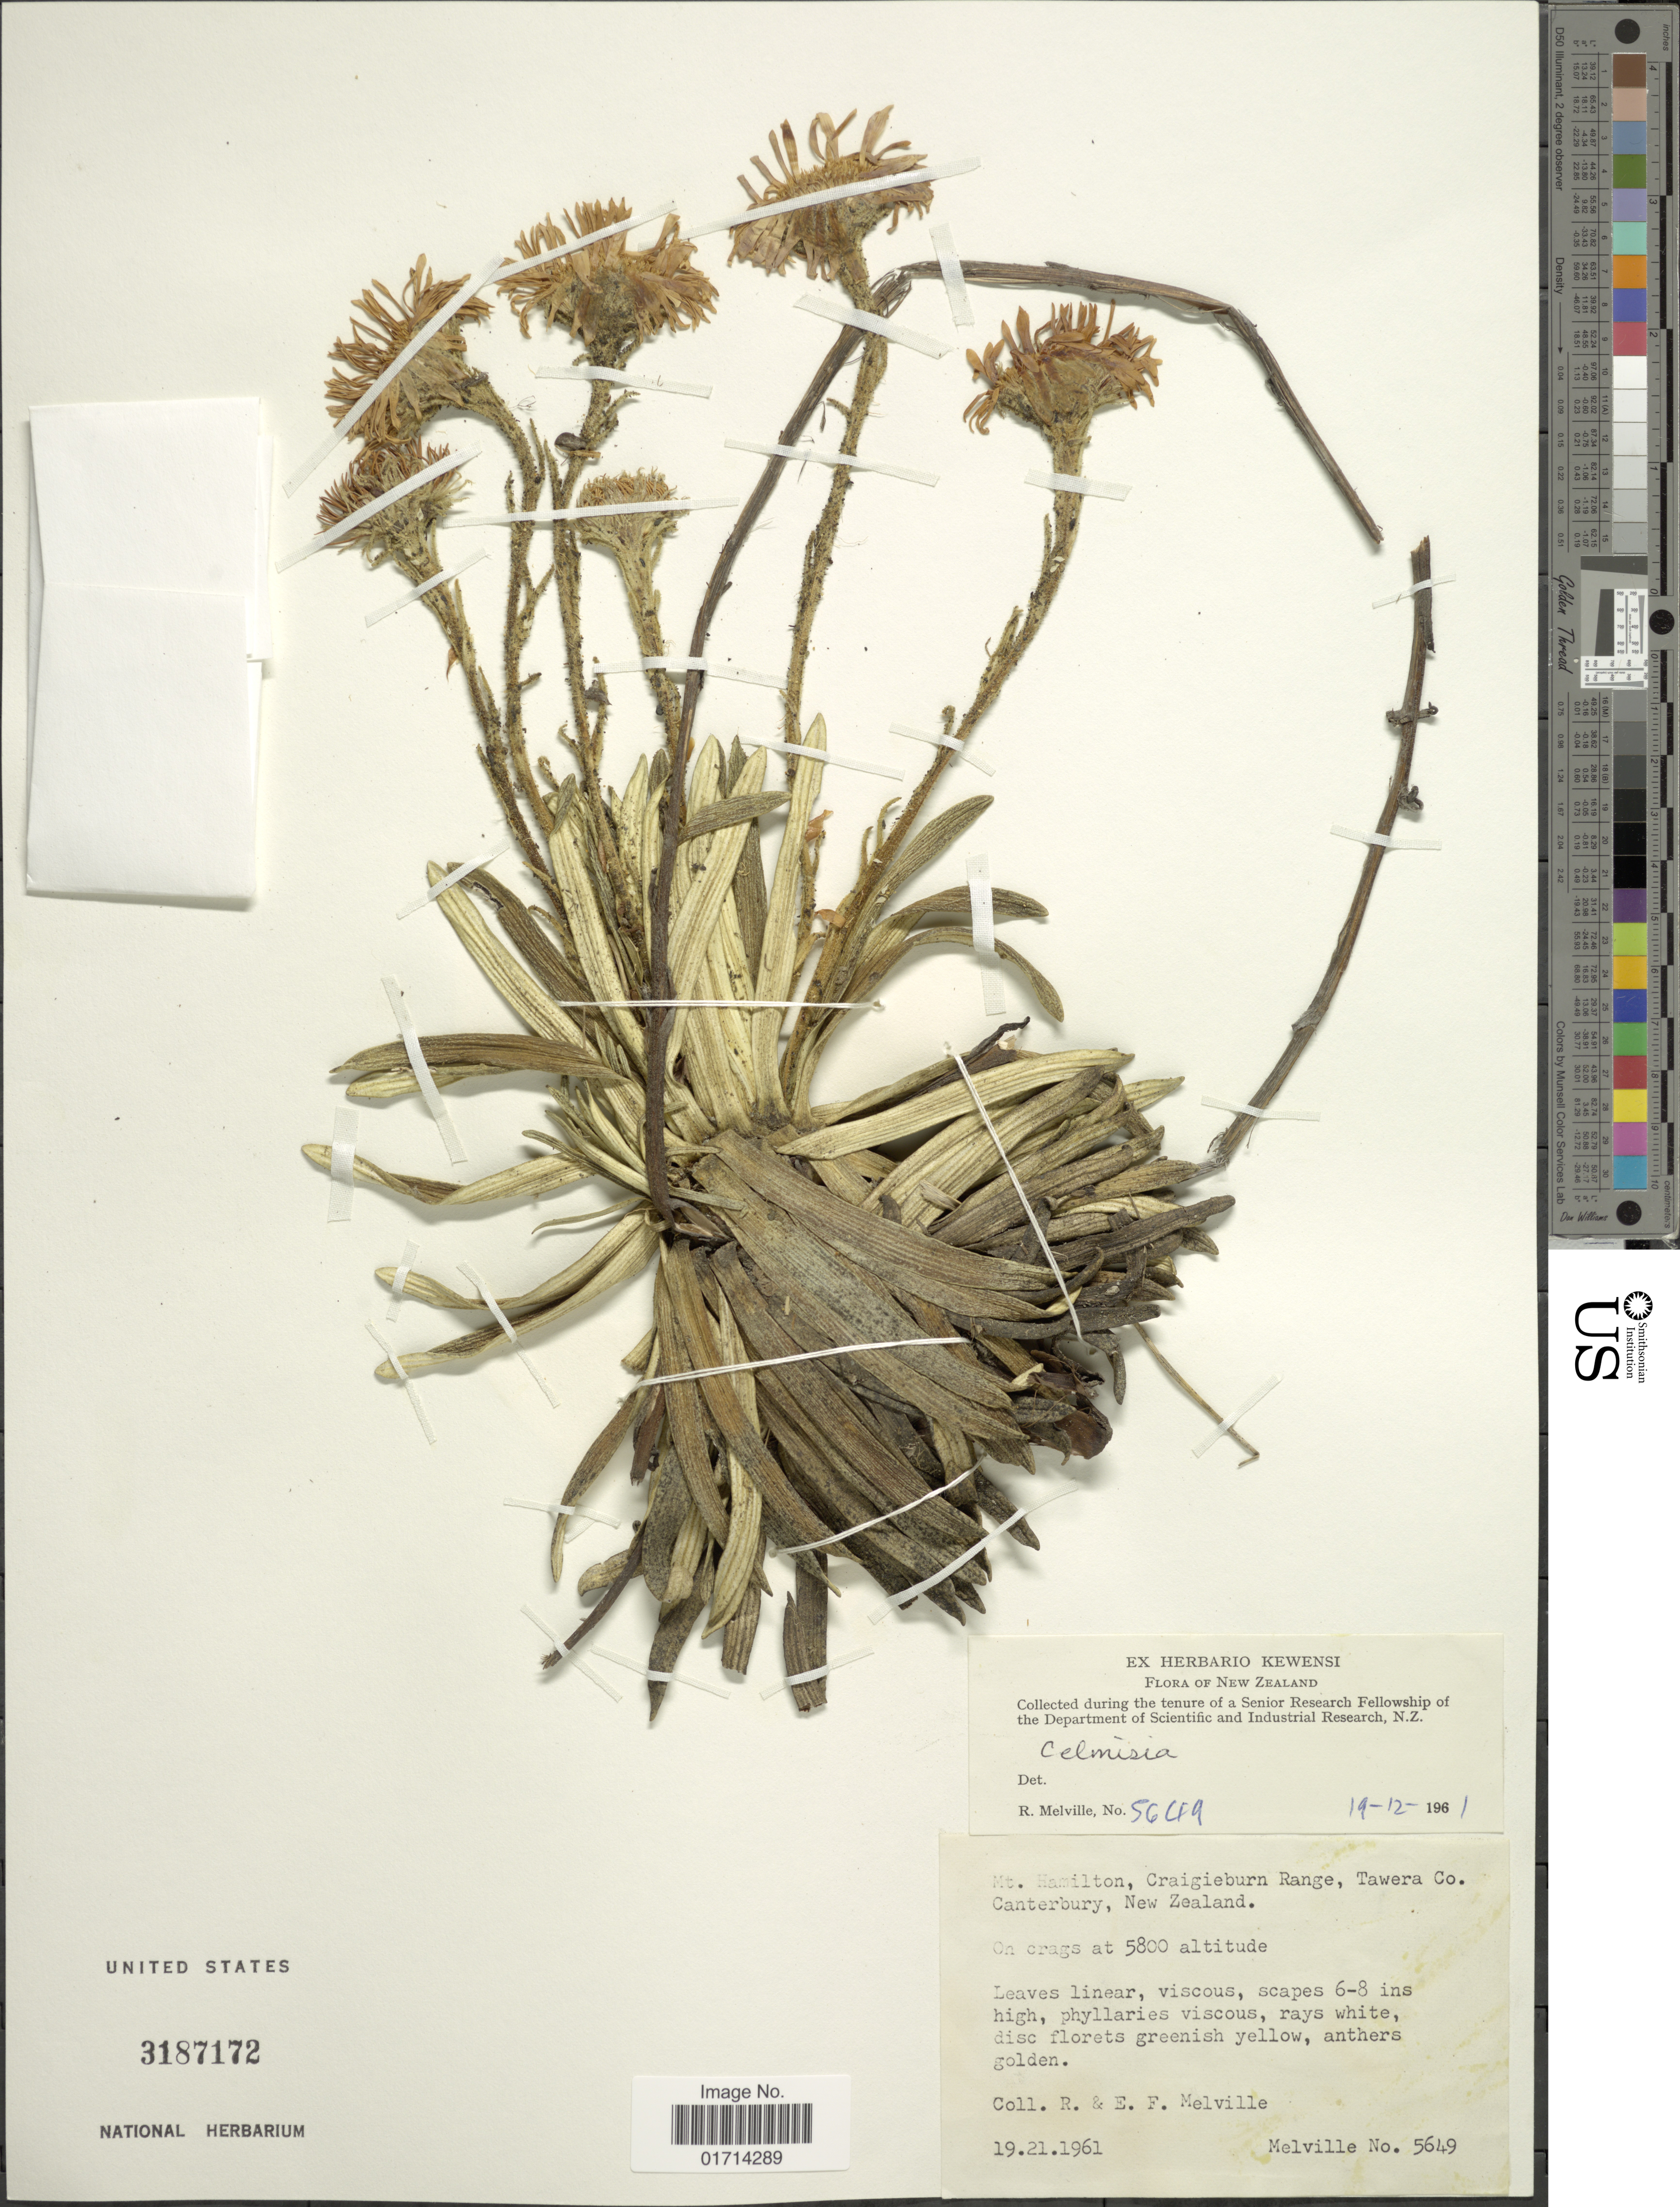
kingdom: Plantae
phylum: Tracheophyta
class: Magnoliopsida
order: Asterales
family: Asteraceae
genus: Celmisia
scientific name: Celmisia sp.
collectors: R. Melville & E. Melville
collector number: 5649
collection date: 1961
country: New Zealand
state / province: Canterbury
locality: Mt. Hamilton, Craigieburn Range, Tawera Co.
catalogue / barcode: US 3187172